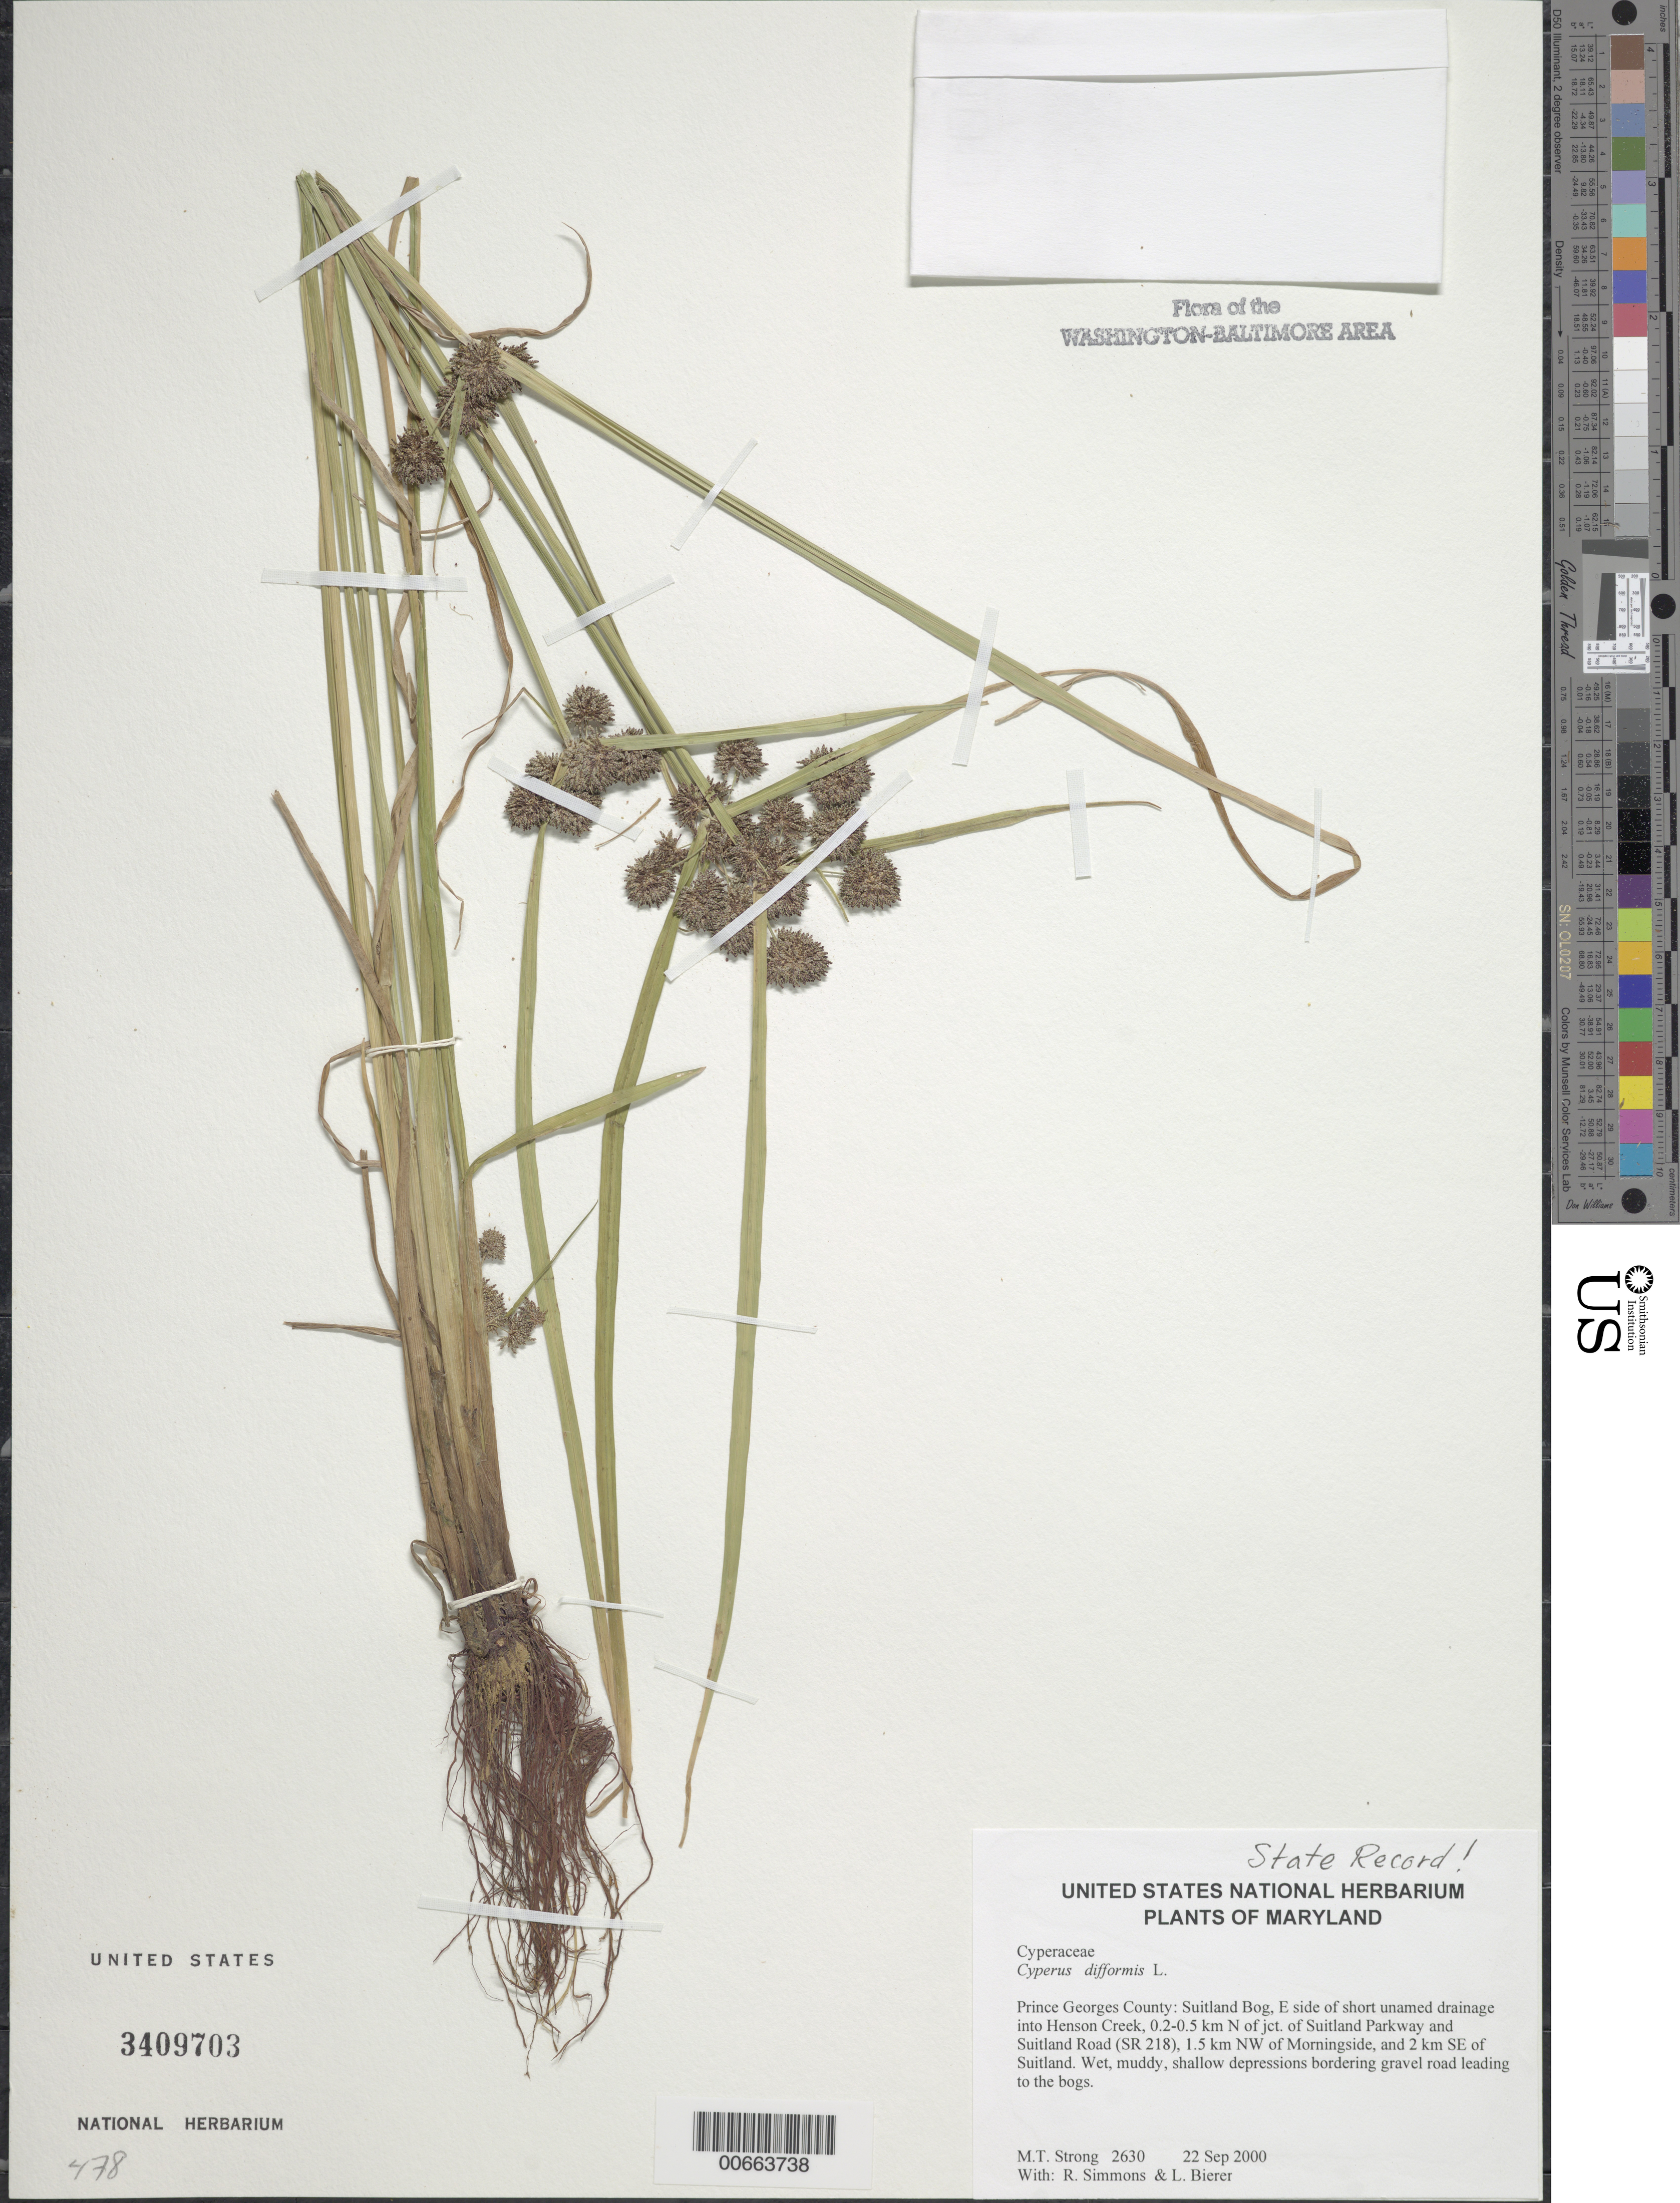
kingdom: Plantae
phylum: Tracheophyta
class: Liliopsida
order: Poales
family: Cyperaceae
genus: Cyperus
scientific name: Cyperus difformis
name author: L.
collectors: M. T. Strong, R. Simmons & L. Beier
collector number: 2630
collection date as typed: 22 Sep 2000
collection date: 2000-09-22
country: United States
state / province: Maryland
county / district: Prince George's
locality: Suitland Bog, E side of short unamed drainage into Henson Creek, 0.2-0.5 km N of jct. of Suitland Parkway and Suitland Road (SR 218), 1.5 km NW of Morningside, and 2 km SE of Suitland.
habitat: Wet, muddy, shallow depressions bordering gravel road leading to the bogs.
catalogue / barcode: US 3409703